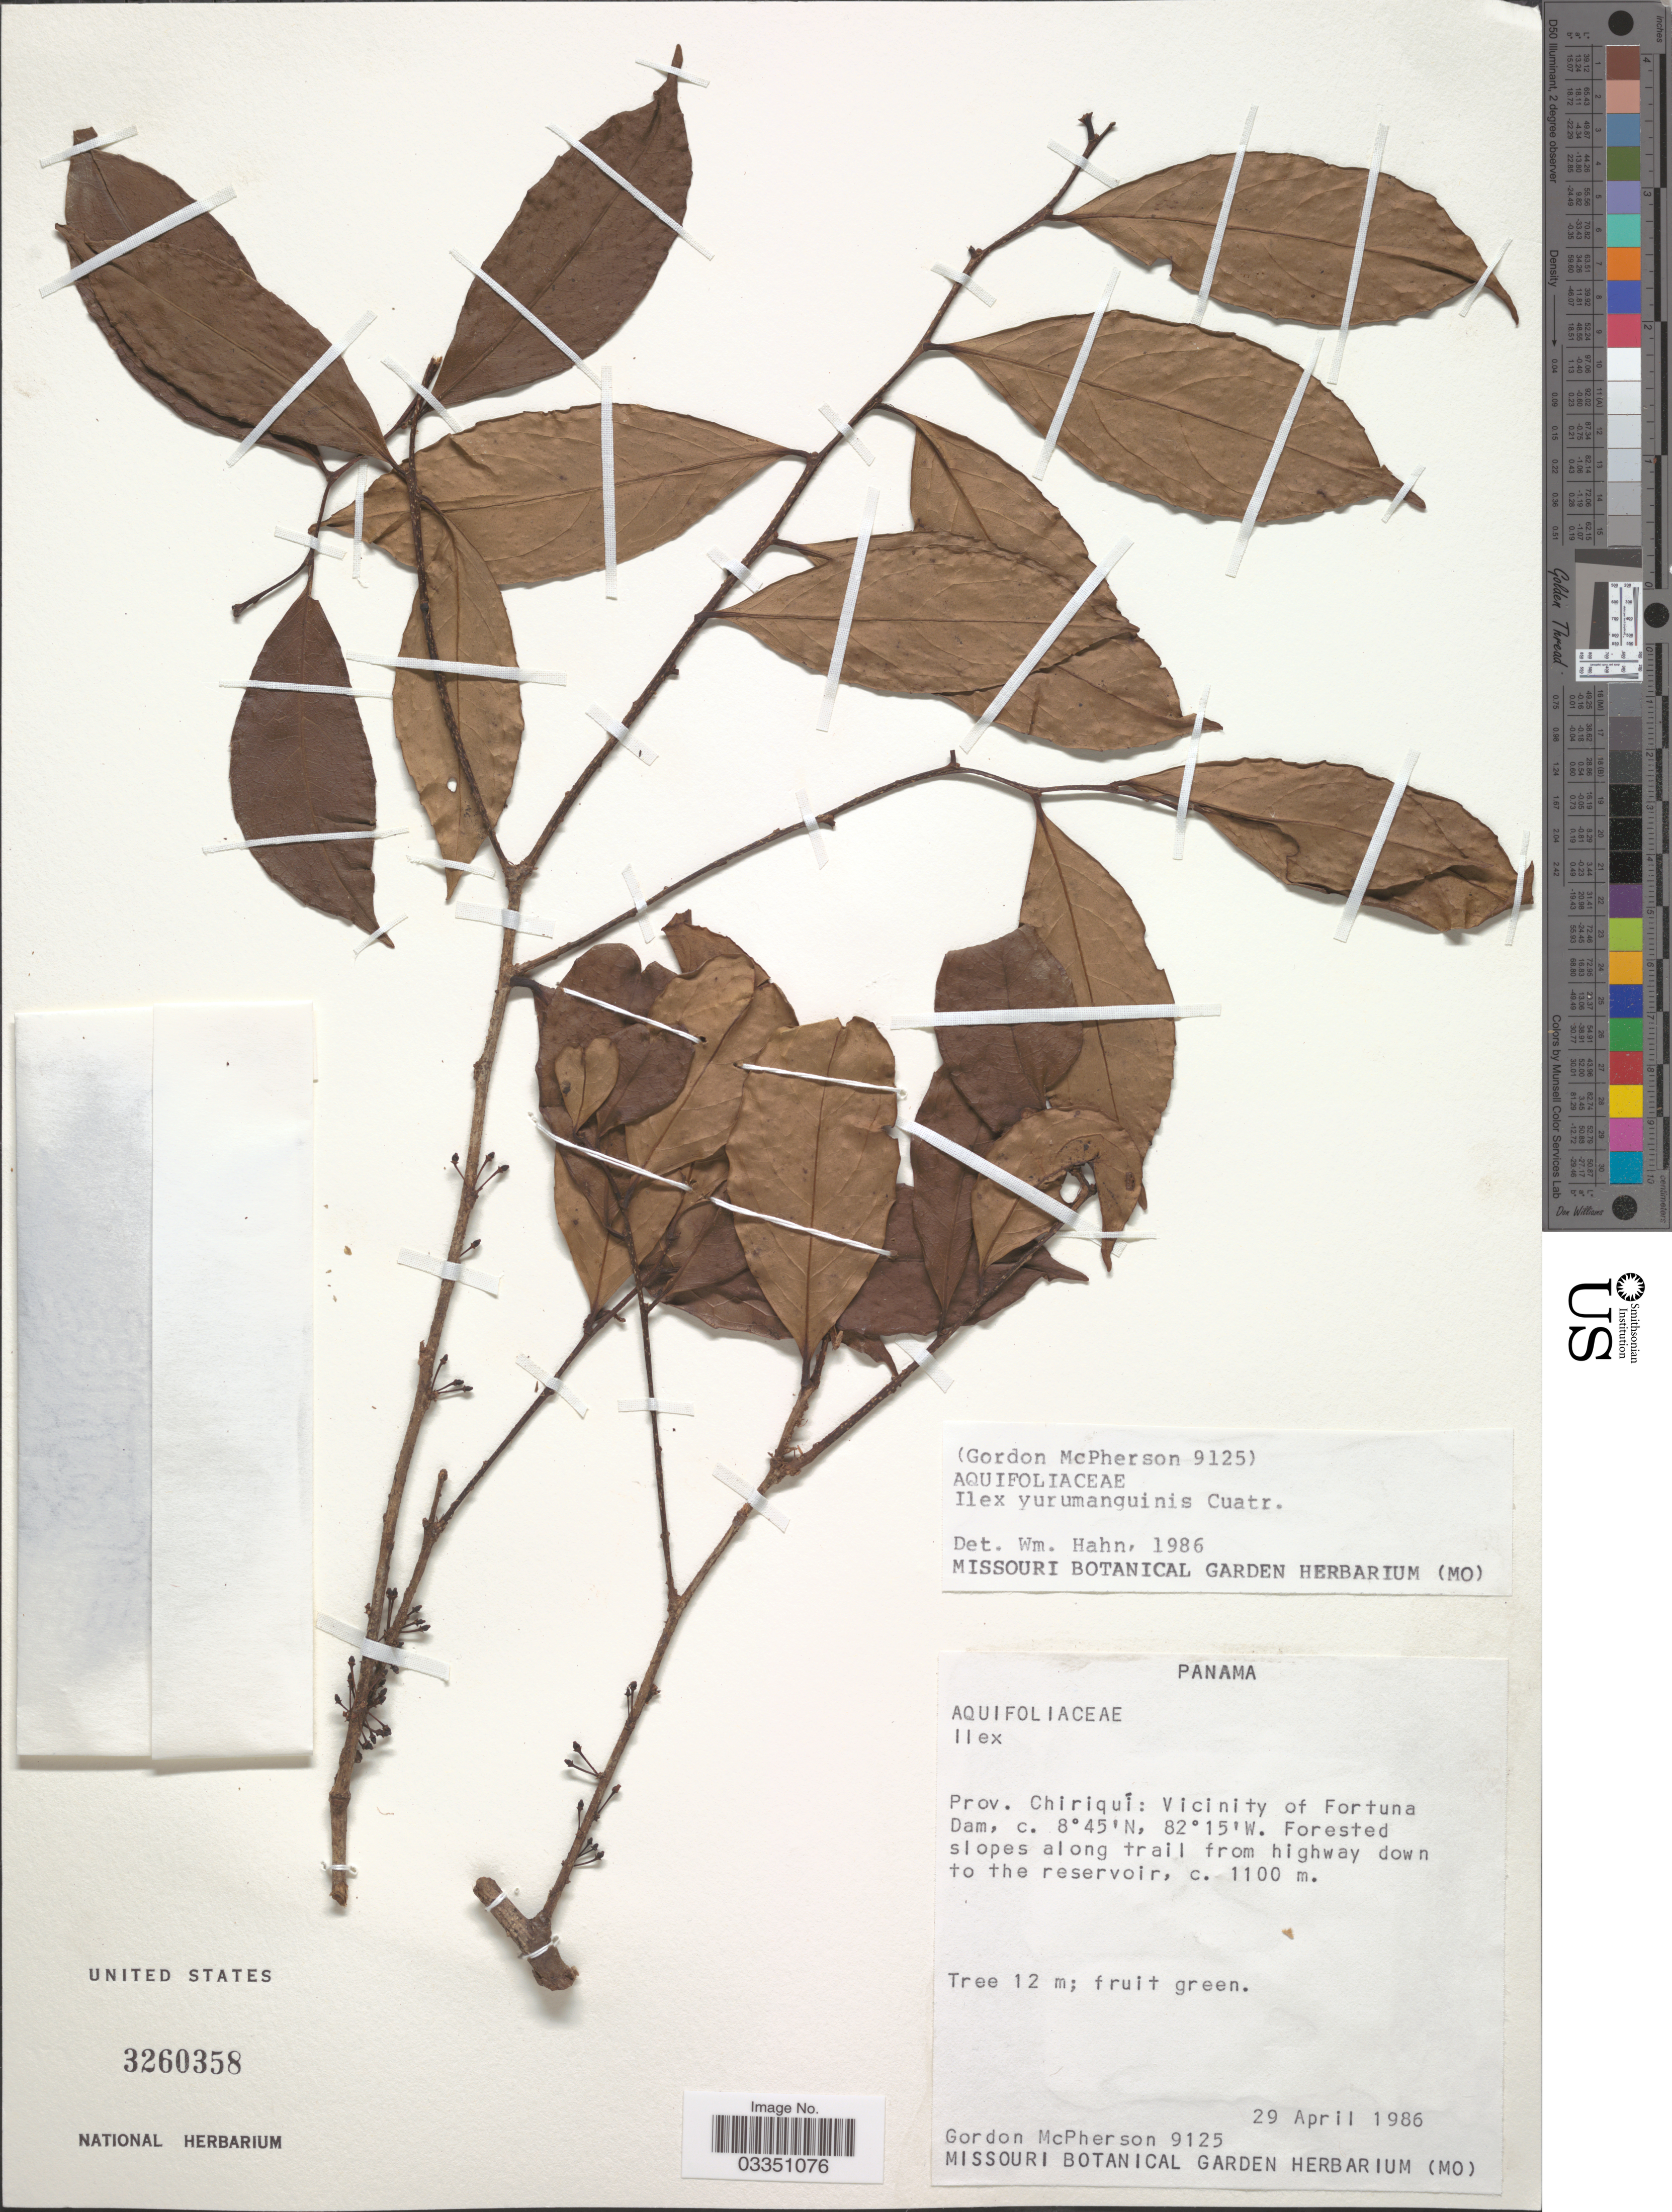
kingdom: Plantae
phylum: Tracheophyta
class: Magnoliopsida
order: Aquifoliales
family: Aquifoliaceae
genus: Ilex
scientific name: Ilex yurumanguinis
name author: Cuatrec.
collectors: G. D. McPherson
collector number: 9125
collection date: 1986-04-29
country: Panama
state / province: Chiriqui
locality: Vicinity of Fortuna Dam. Forested slopes along trail from highway down to the reservoir.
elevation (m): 1100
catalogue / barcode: US 3260358